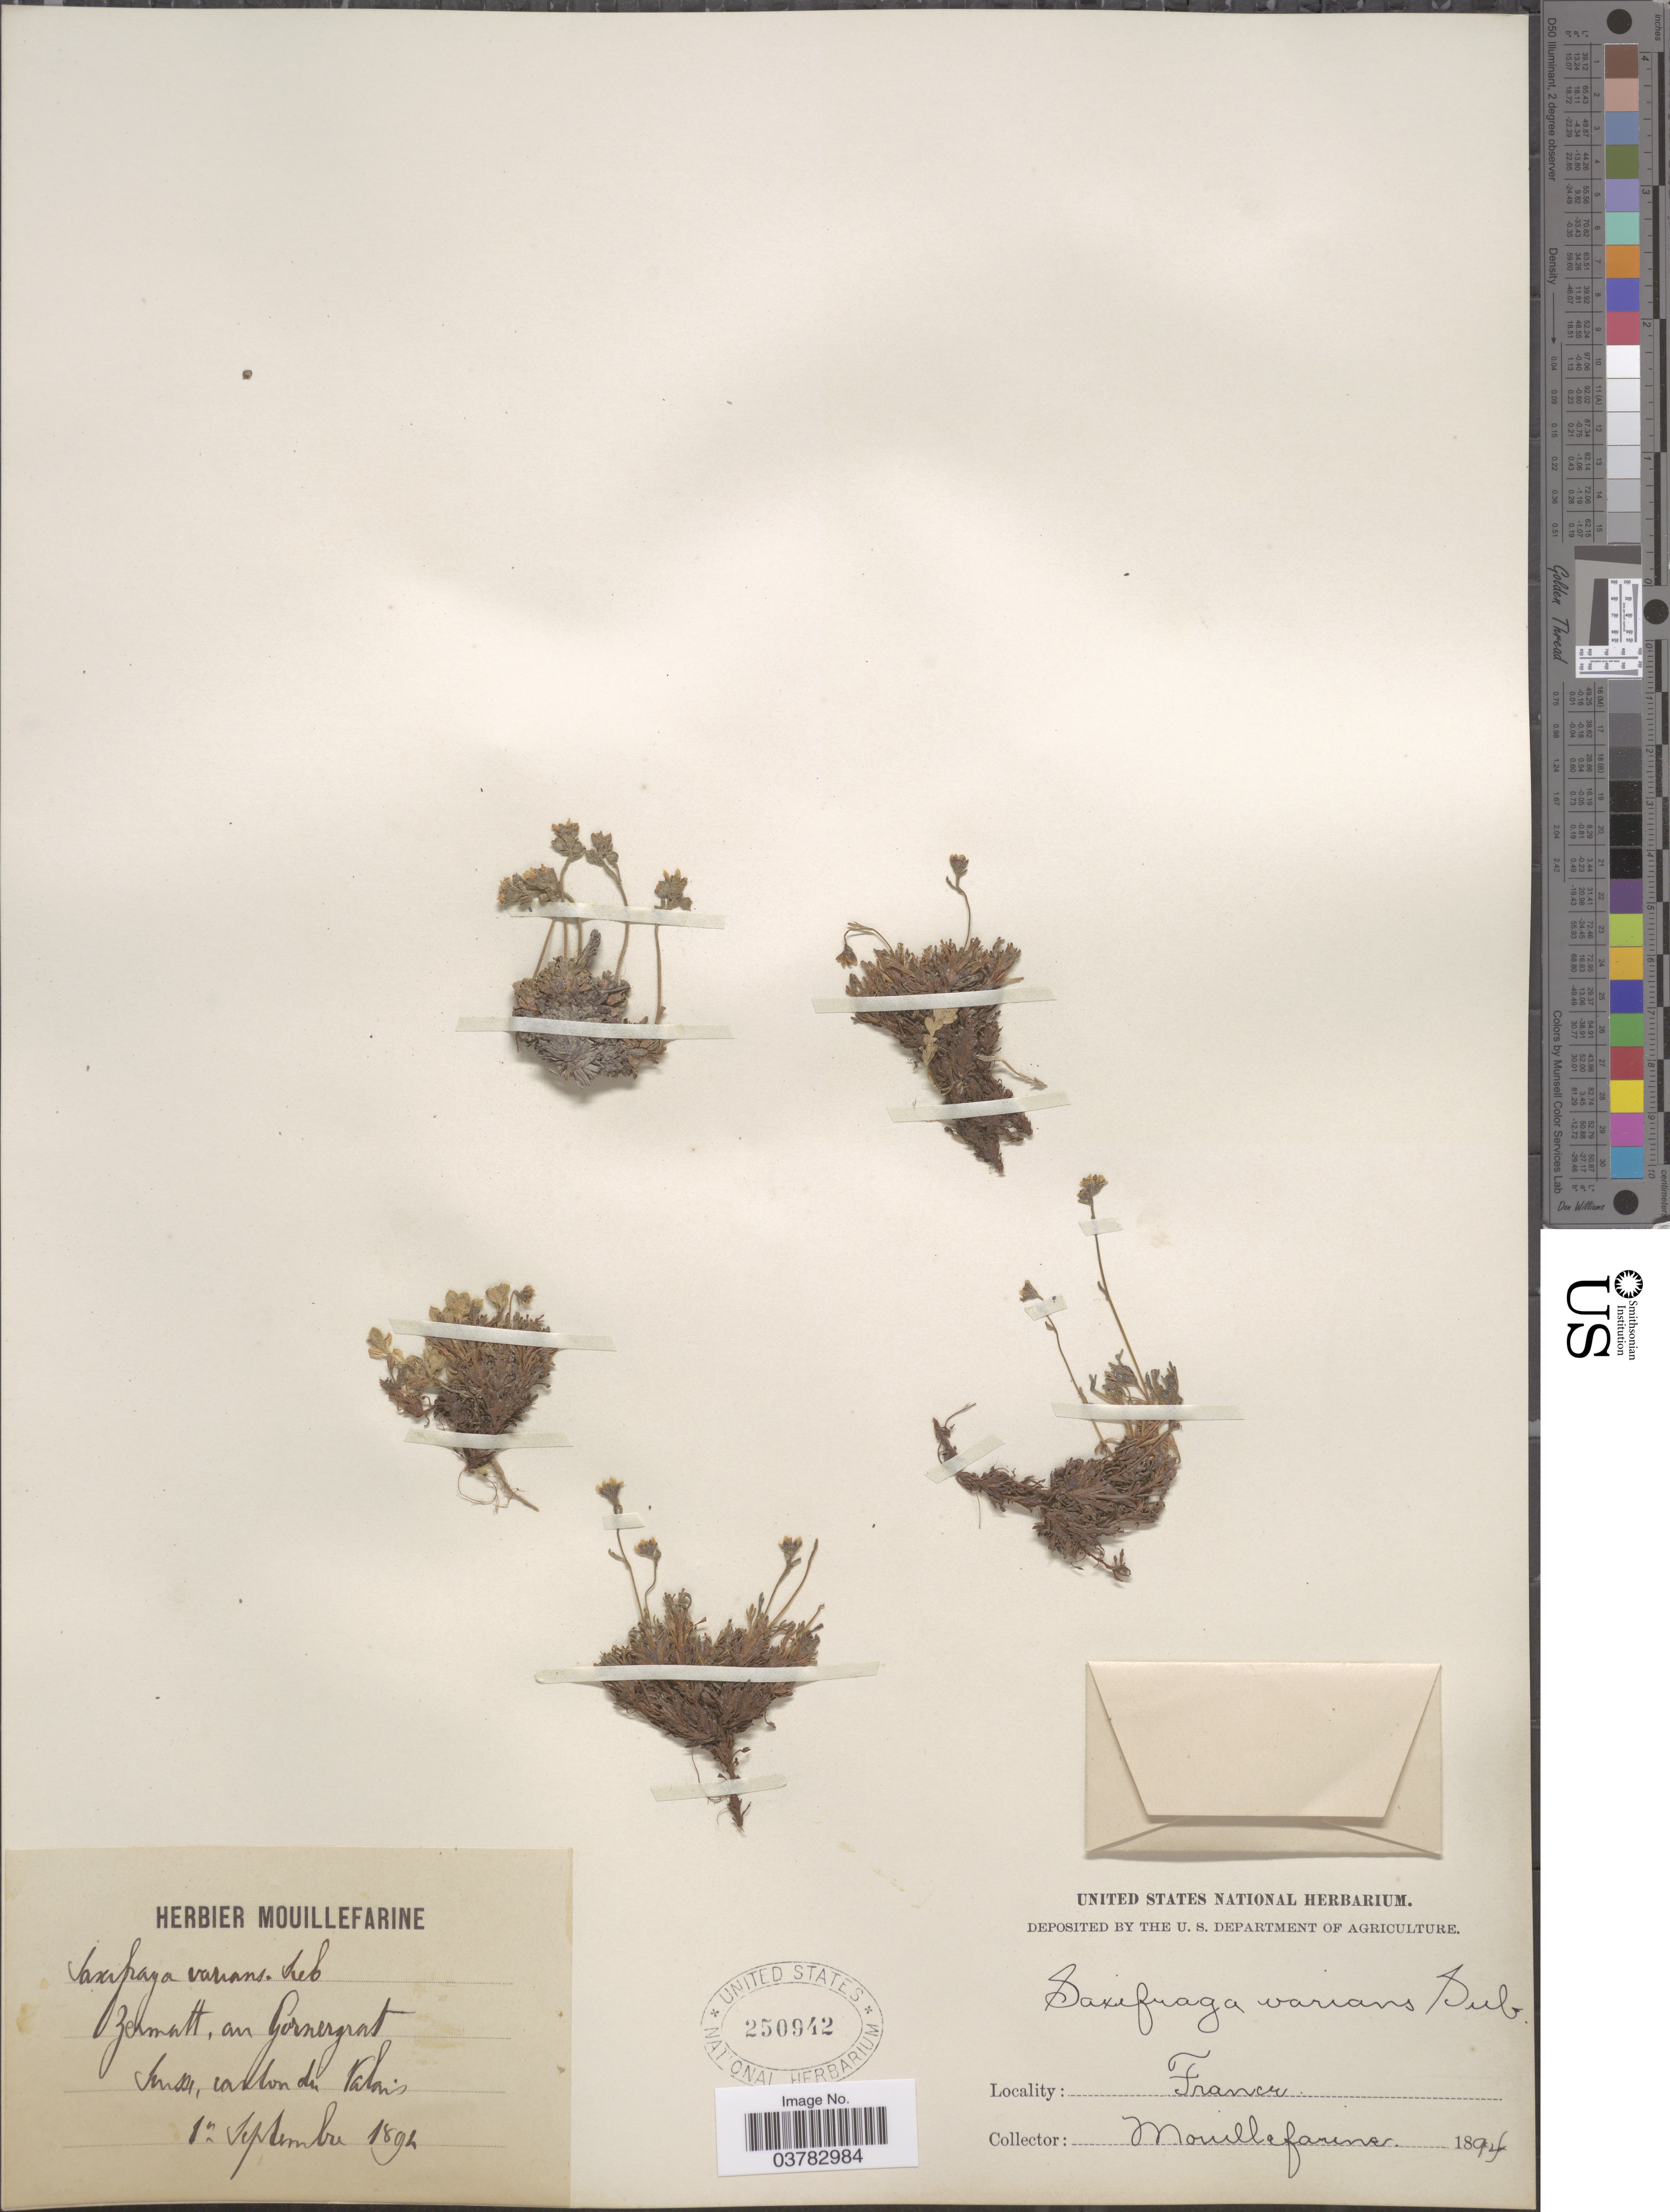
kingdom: Plantae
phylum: Tracheophyta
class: Magnoliopsida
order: Saxifragales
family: Saxifragaceae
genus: Saxifraga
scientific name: Saxifraga varians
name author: Sieber ex Ser.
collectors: A. Mouillefarine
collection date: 1894-09-01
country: Switzerland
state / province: Valais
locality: Zermatt, an Gornergrat. Canton du Valais.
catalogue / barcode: US 250942